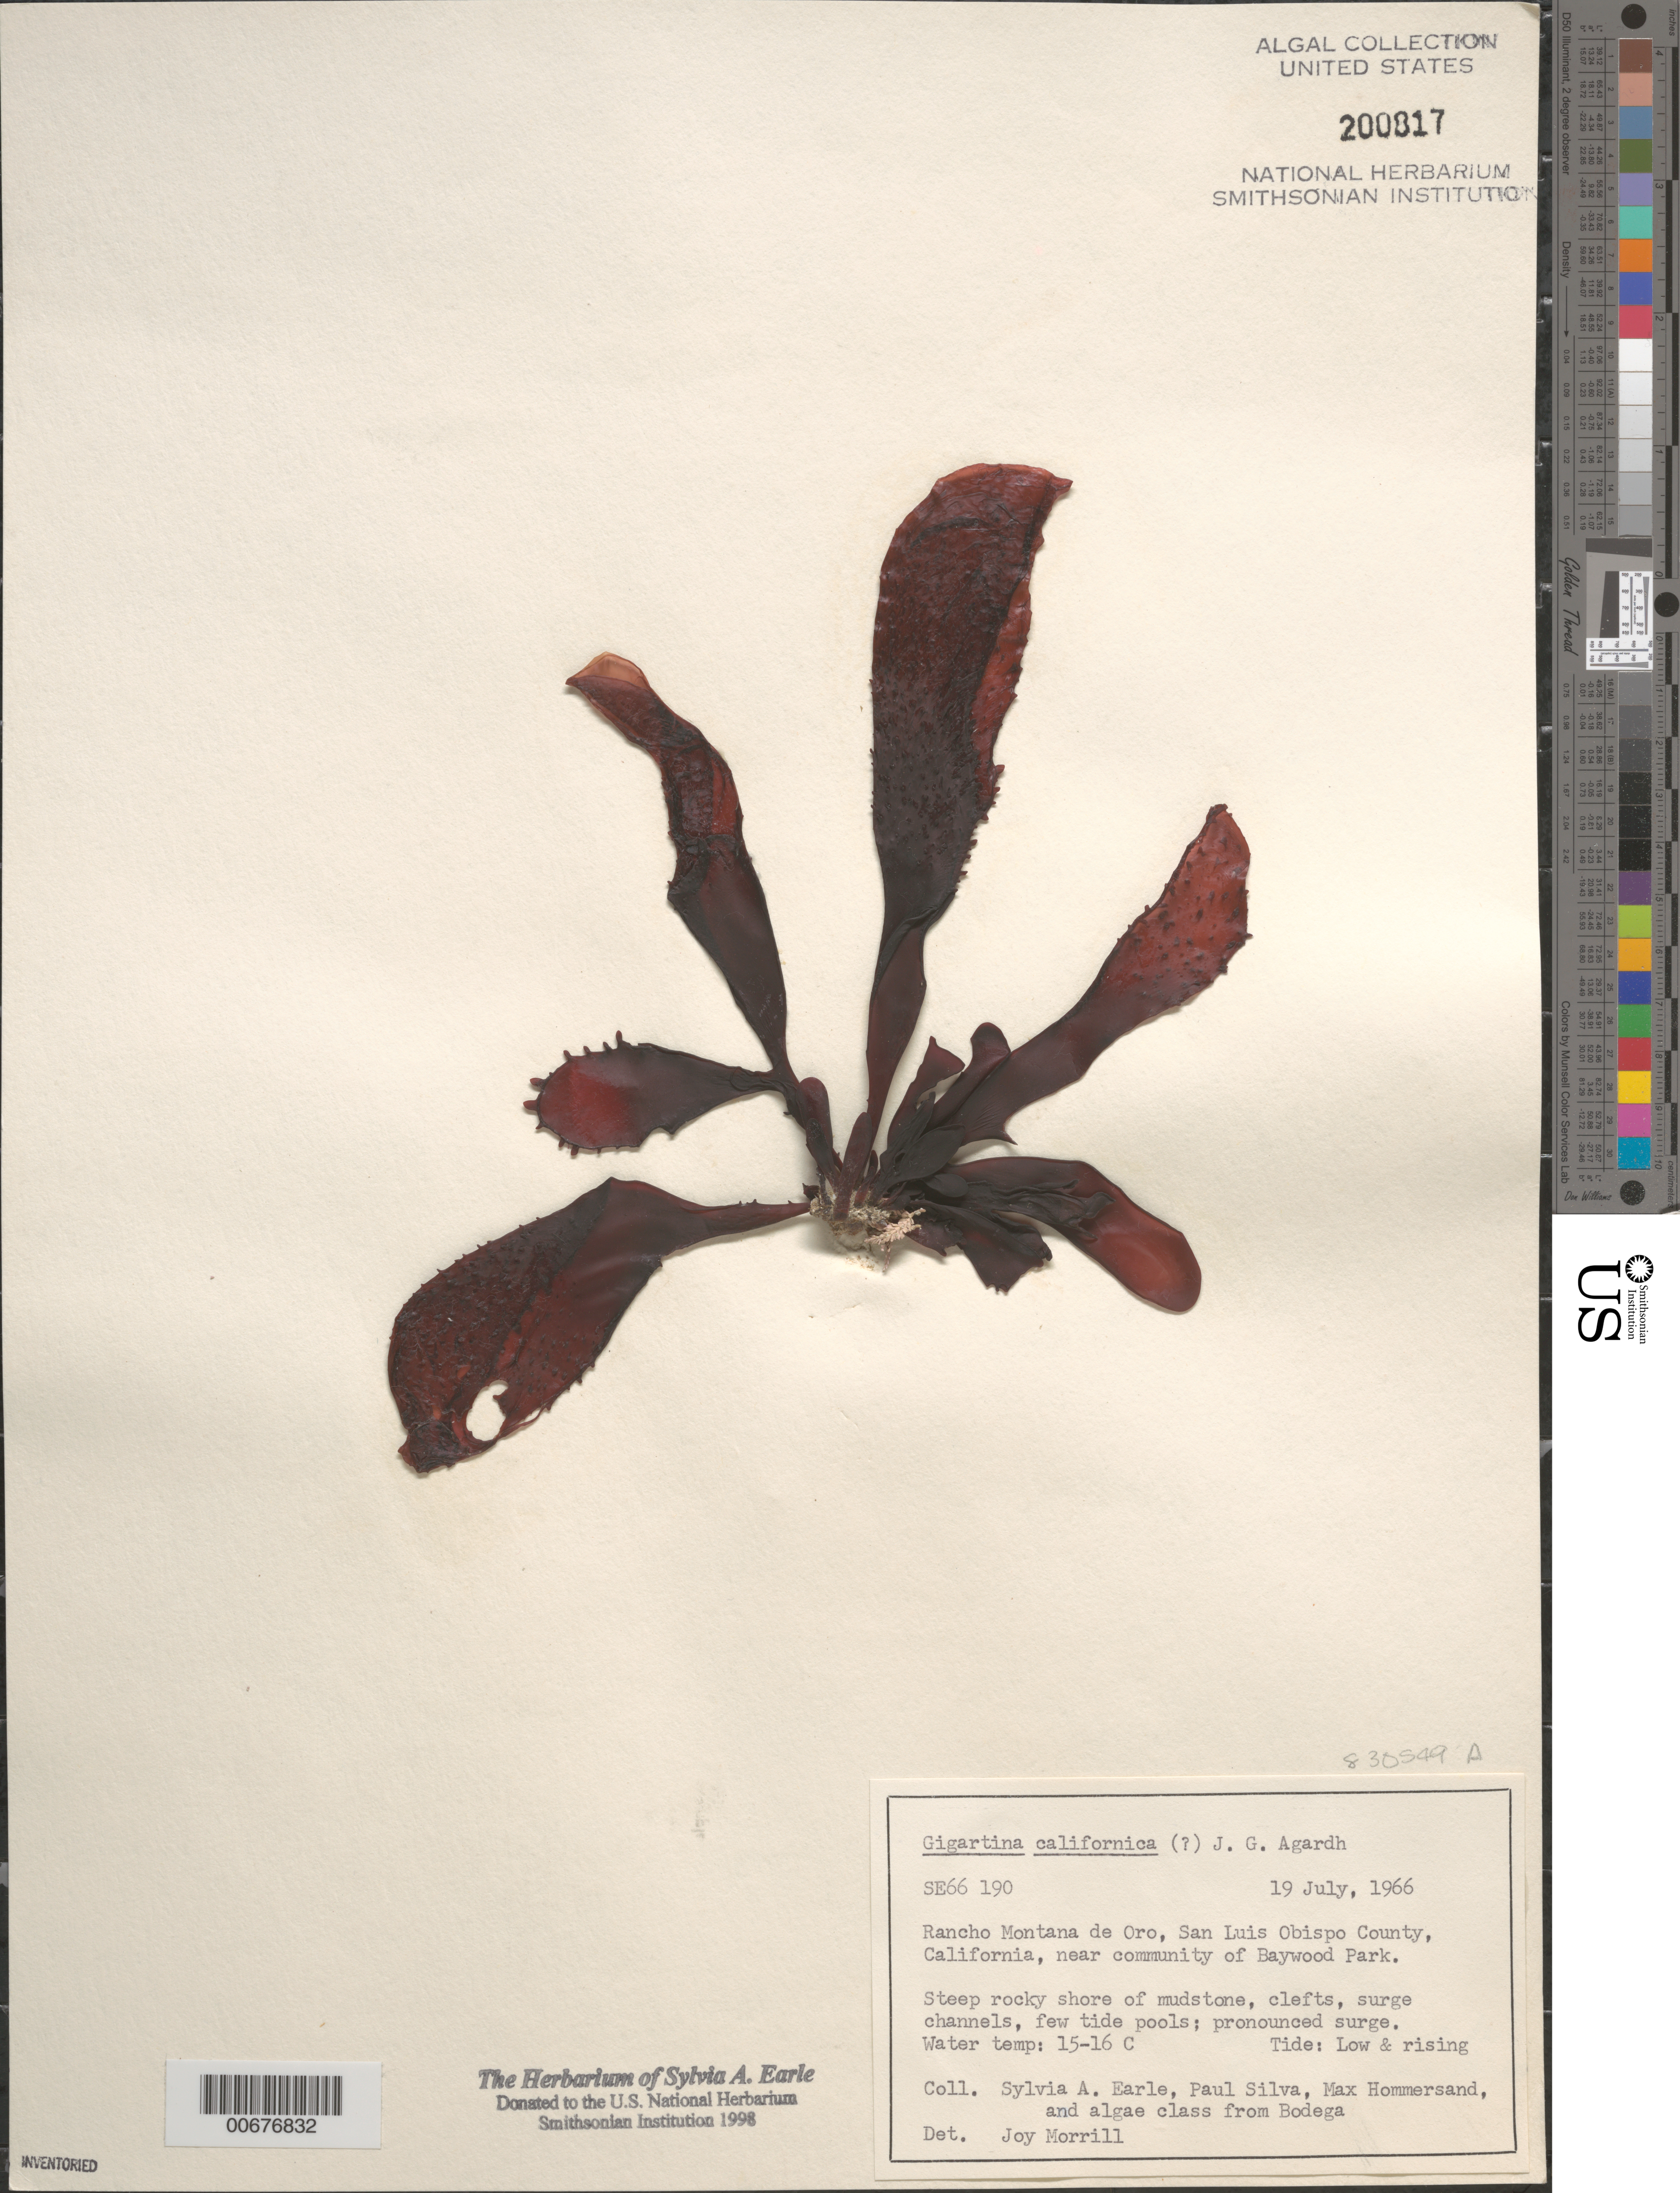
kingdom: Plantae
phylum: Rhodophyta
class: Florideophyceae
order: Gigartinales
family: Gigartinaceae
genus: Chondracanthus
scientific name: Chondracanthus corymbiferus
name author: (Kütz.) Guiry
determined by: Algae name updating Project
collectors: S. A. Earle, P. C. Silva, M. H. Hommersand & Bodega Algae Class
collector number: SE 66190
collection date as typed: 19 Jul 1966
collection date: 1966-07-19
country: United States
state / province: California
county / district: San Luis Obispo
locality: Rancho Montana de Oro, near Baywood Park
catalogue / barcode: US 200817